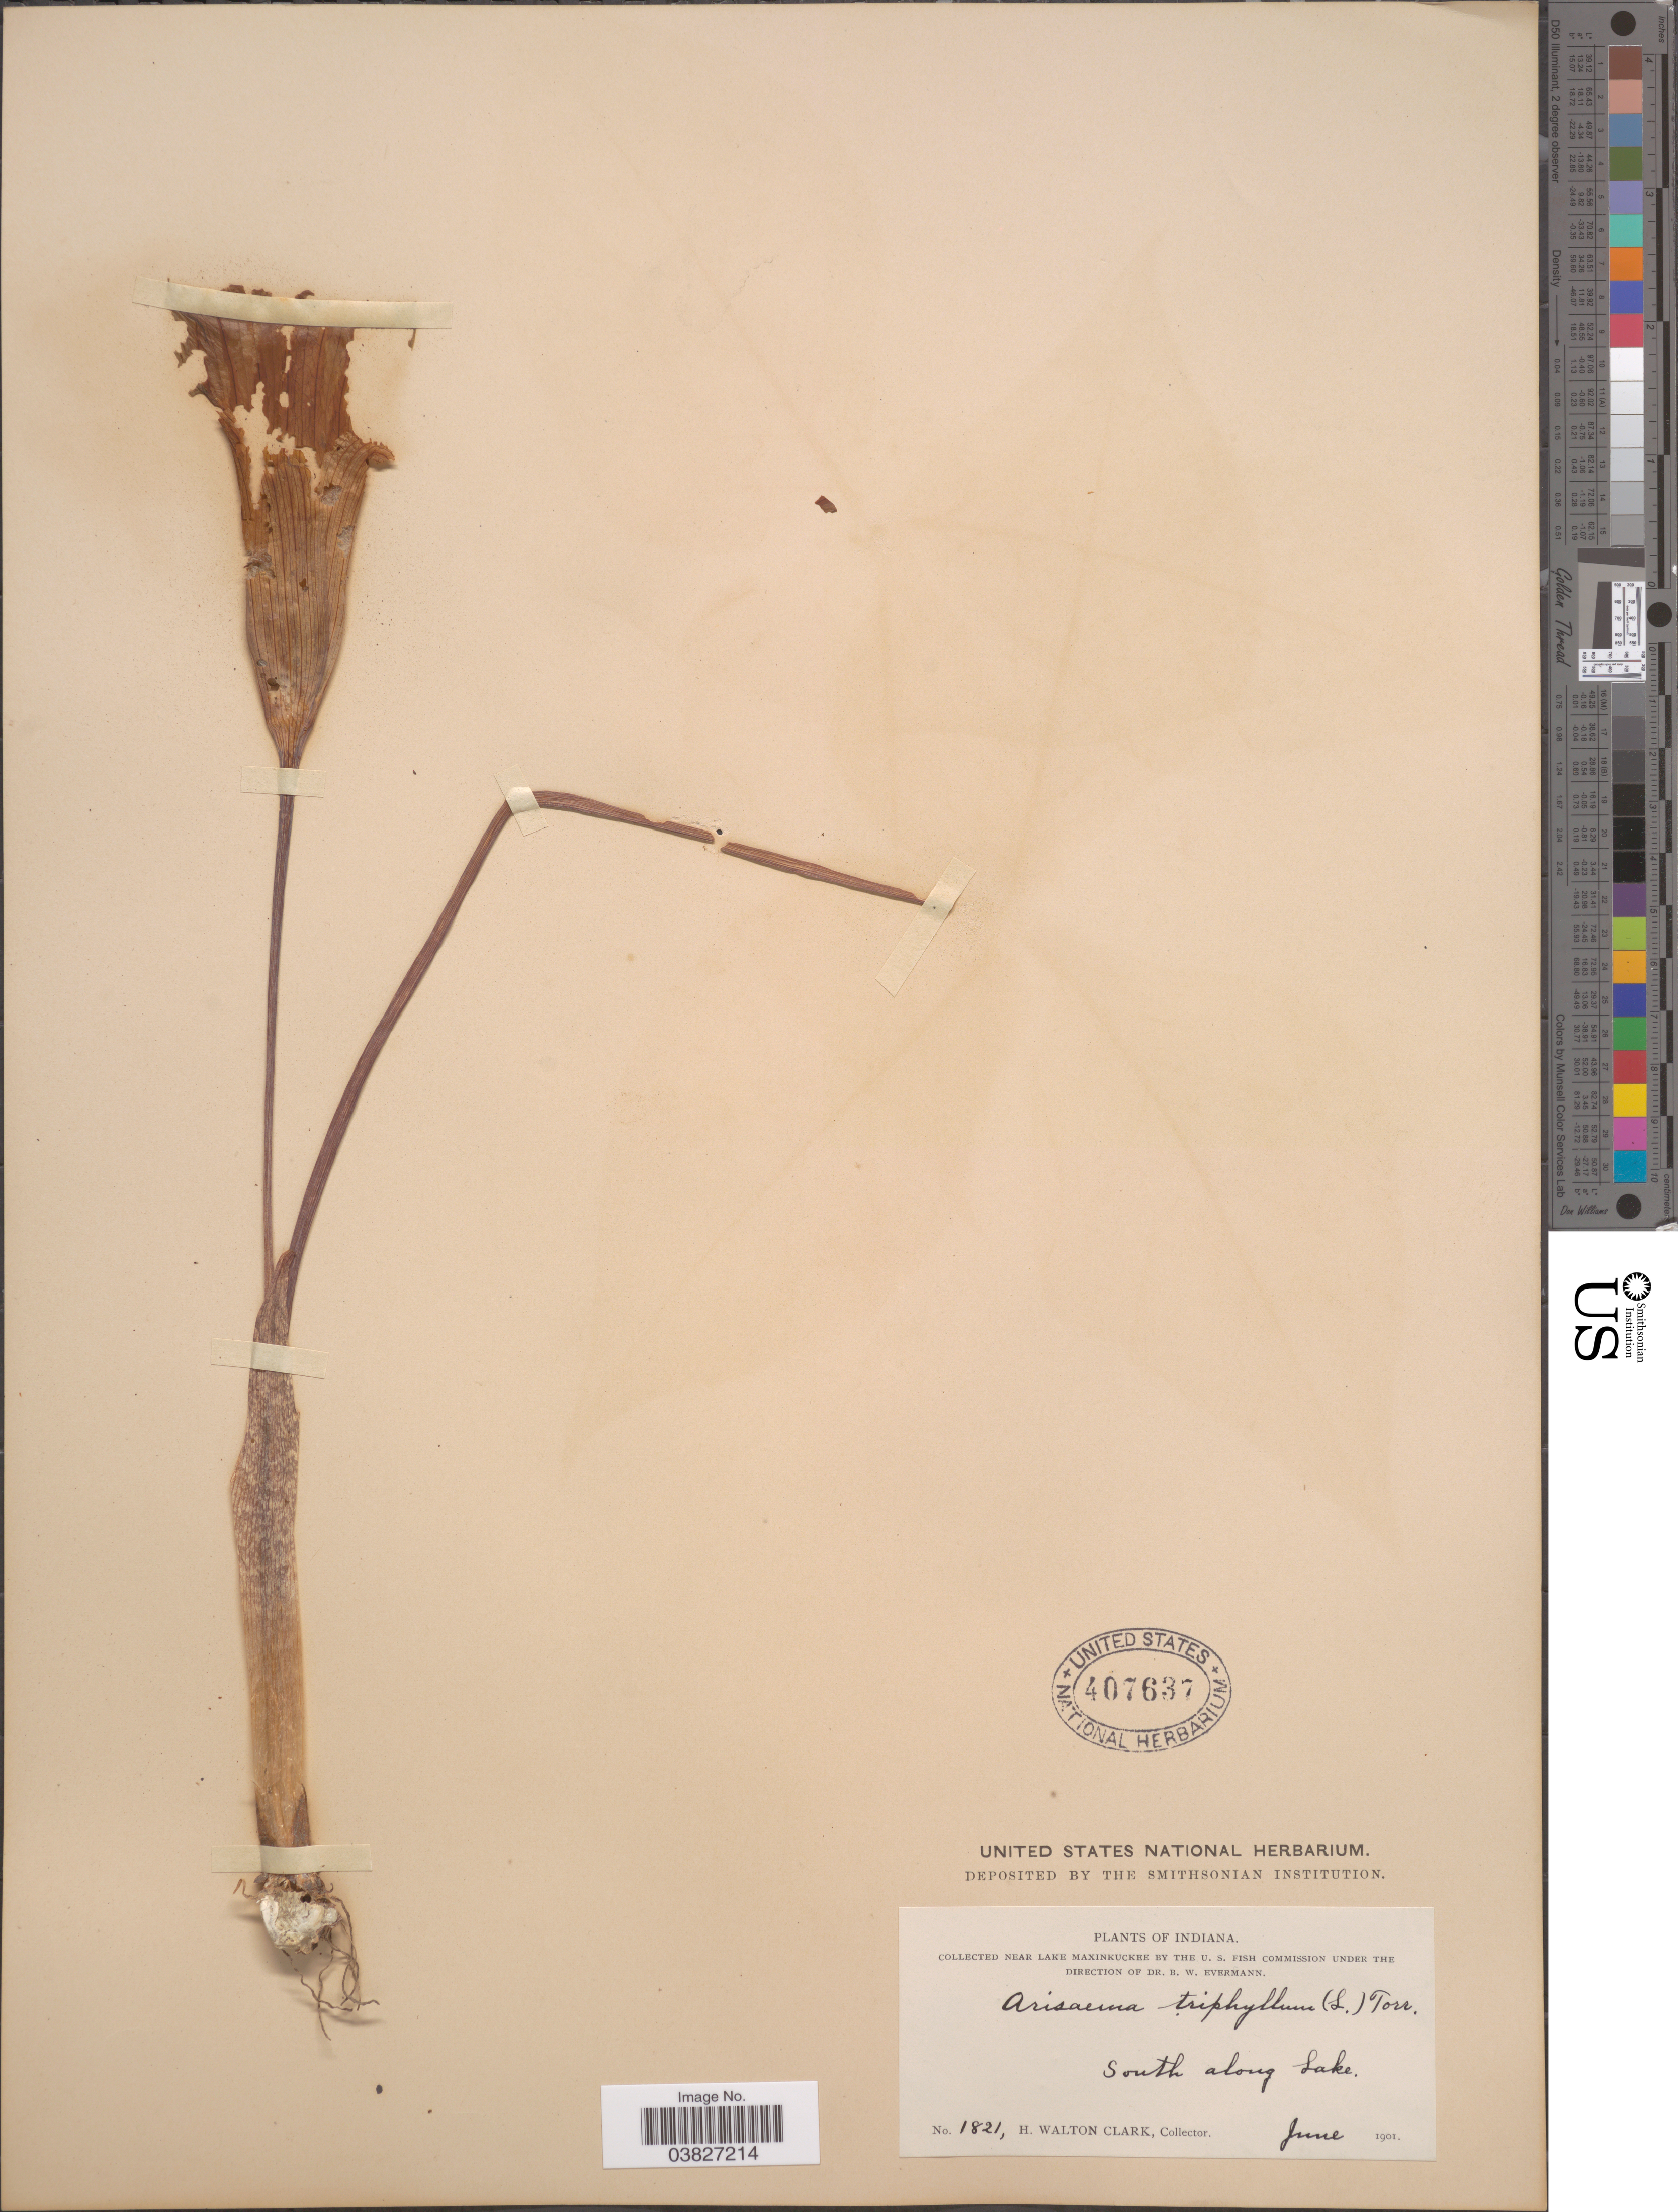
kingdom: Plantae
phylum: Tracheophyta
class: Liliopsida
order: Alismatales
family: Araceae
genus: Arisaema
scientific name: Arisaema triphyllum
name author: (L.) Schott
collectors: H. W. Clark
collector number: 1821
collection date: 1901-06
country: United States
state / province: Indiana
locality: Near Lake Maxinkuckee. South along Lake.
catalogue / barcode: US 407637